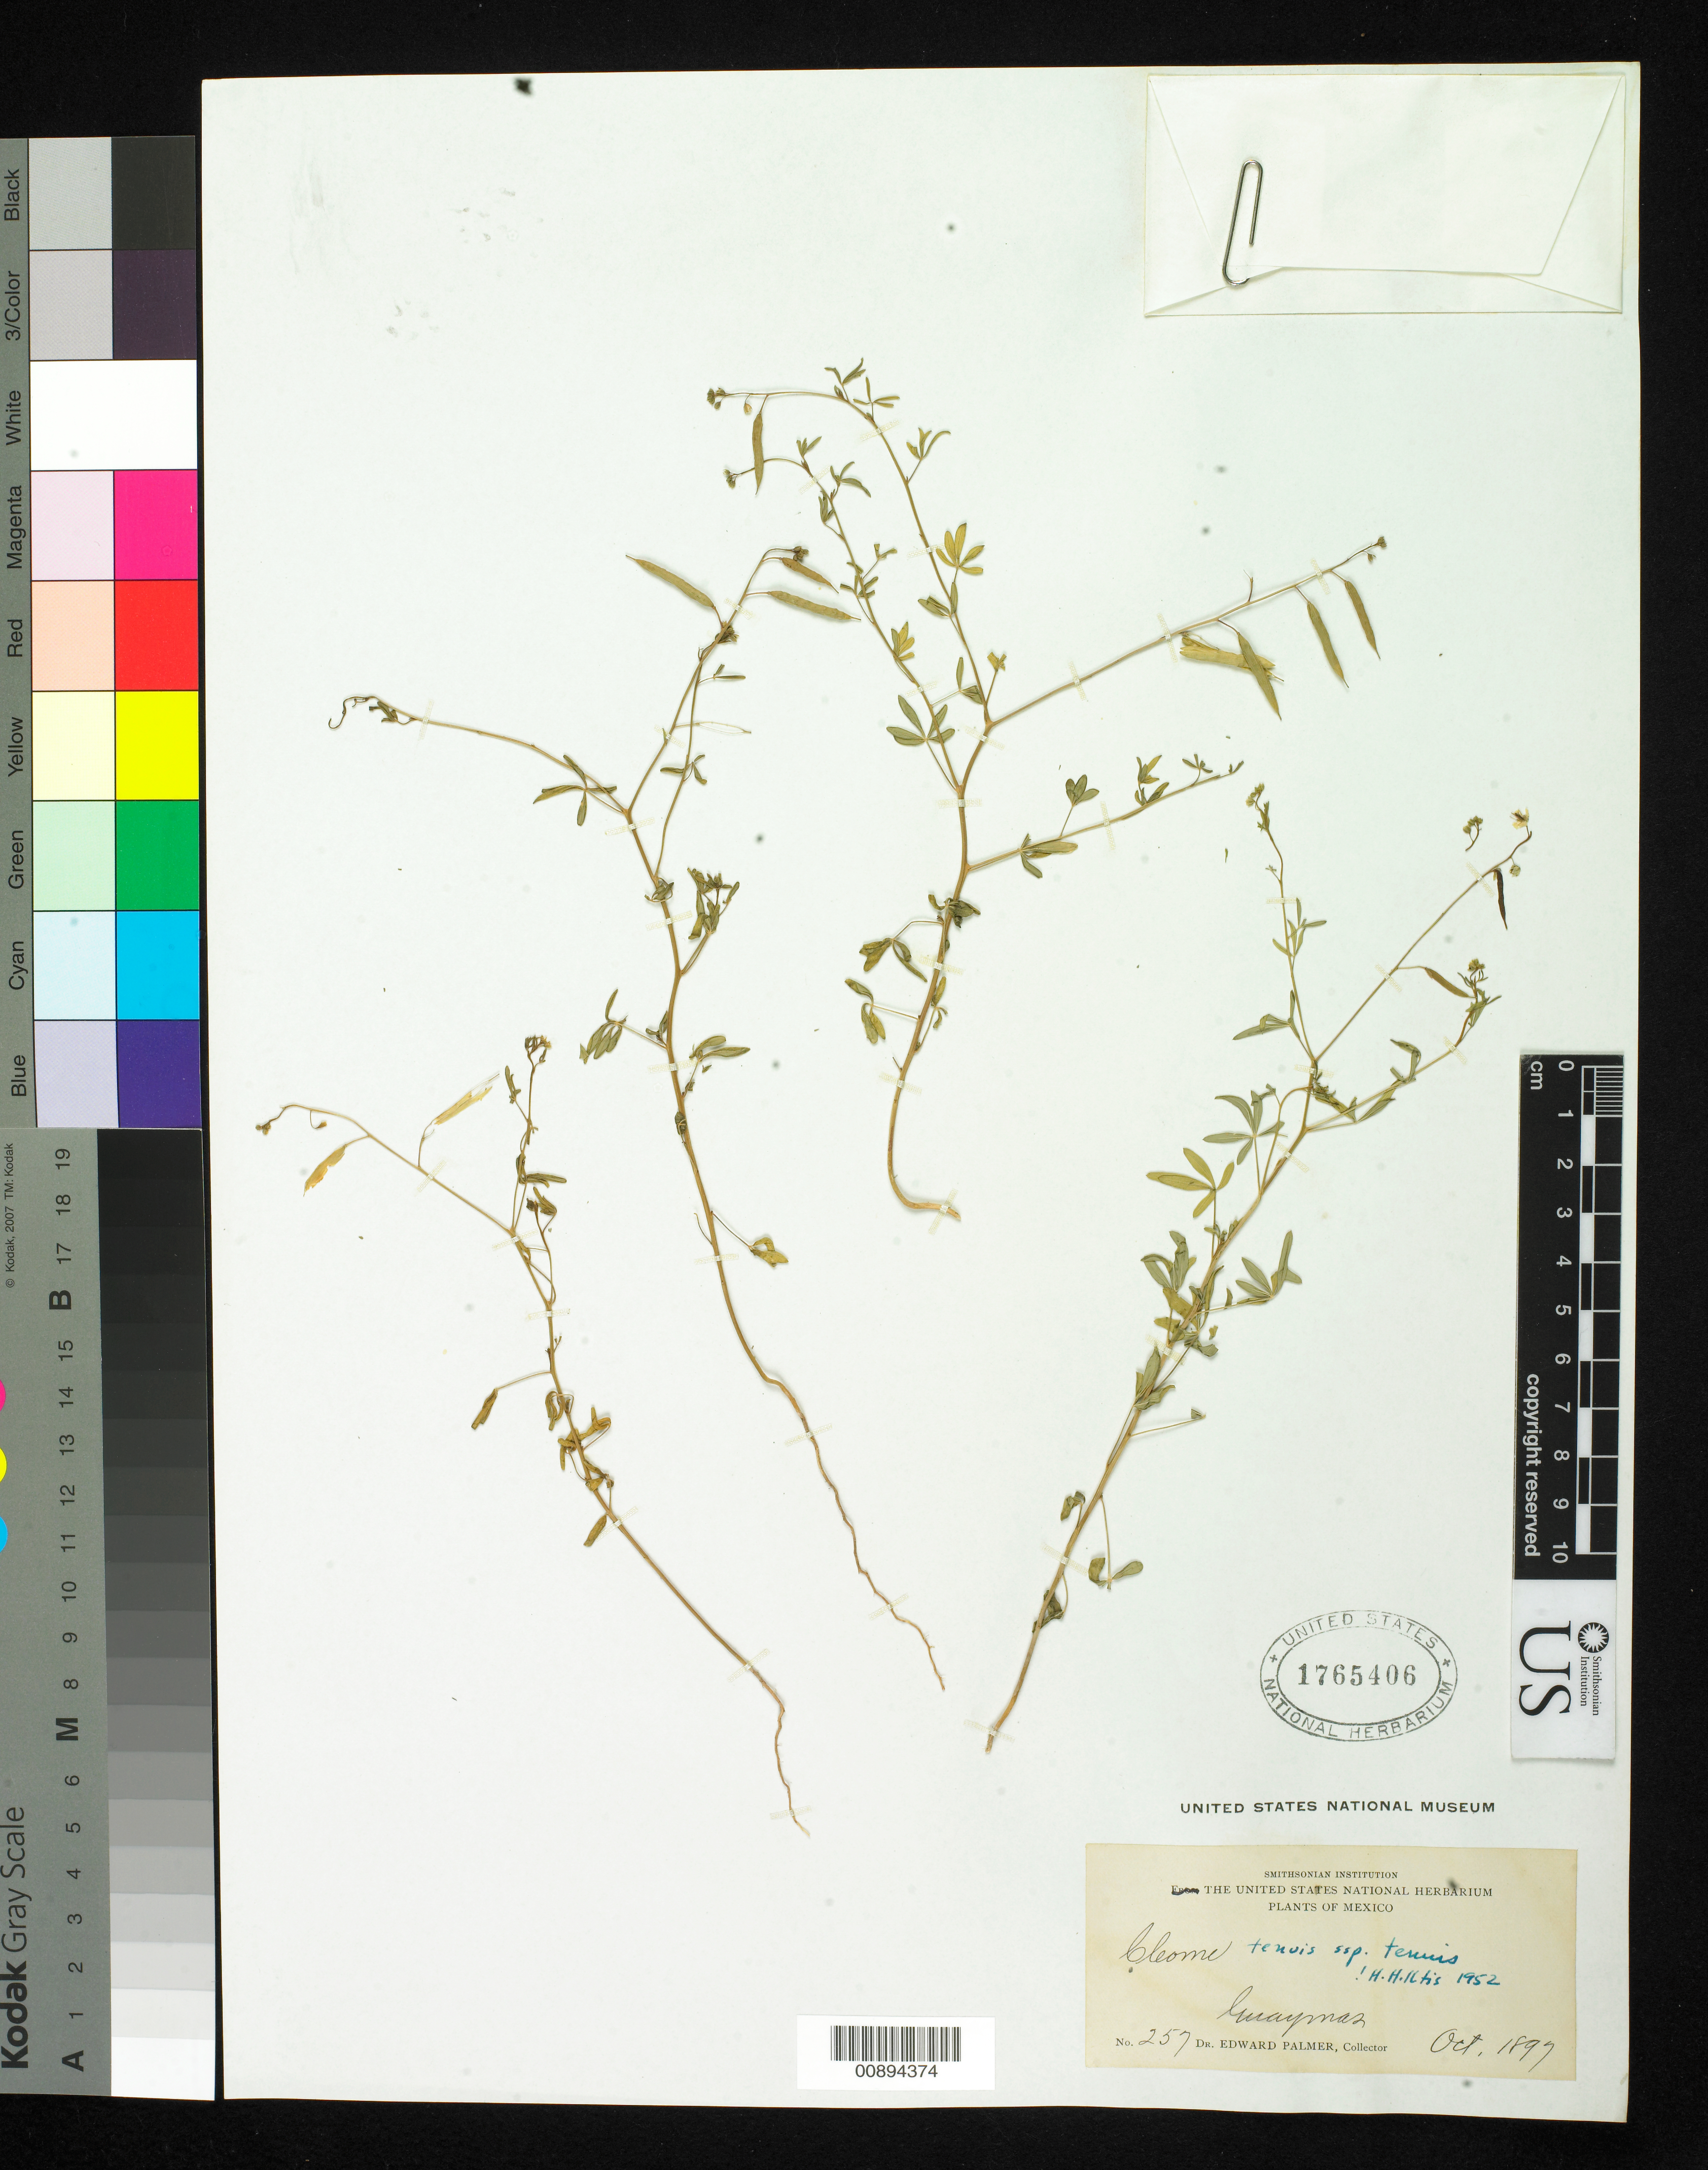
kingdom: Plantae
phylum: Tracheophyta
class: Magnoliopsida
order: Brassicales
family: Cleomaceae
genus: Iltisiella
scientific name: Iltisiella tenuis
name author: (S. Watson) Soares Neto & Roalson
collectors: E. Palmer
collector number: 257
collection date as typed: Oct 1897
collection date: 1897-10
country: Mexico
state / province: Sonora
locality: Guaymas, Sonora.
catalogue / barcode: US 1765406